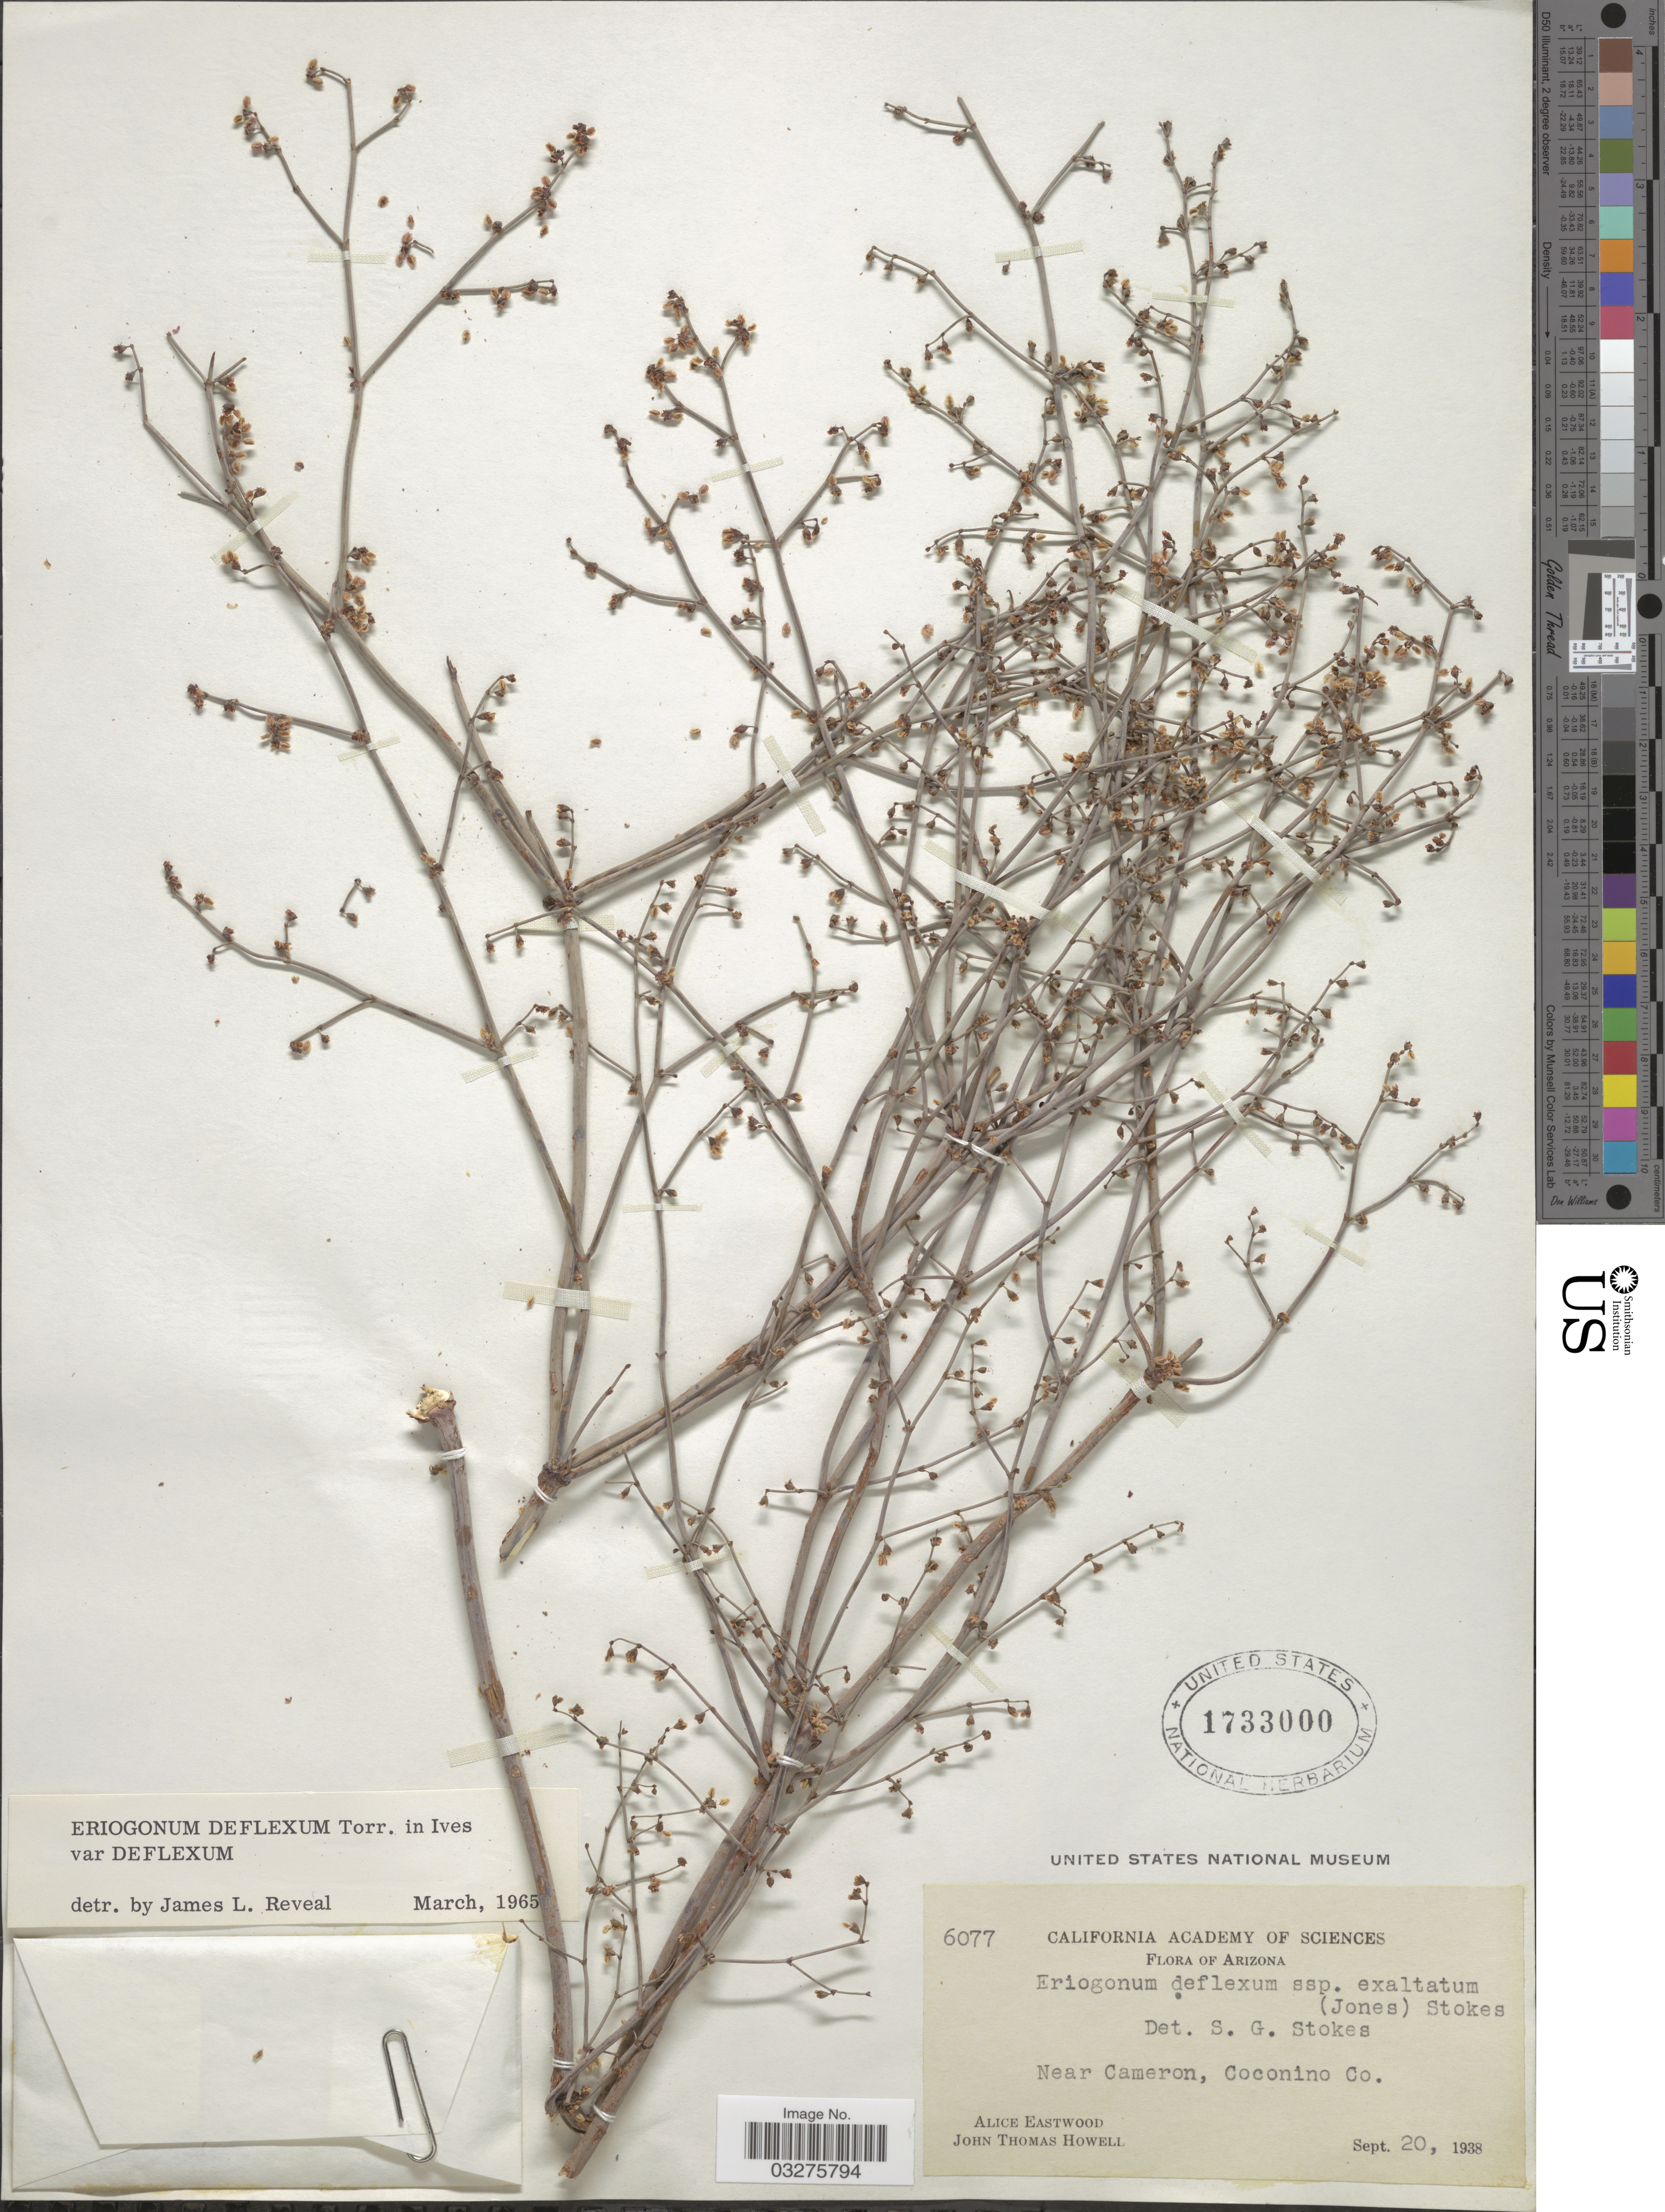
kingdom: Plantae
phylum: Tracheophyta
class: Magnoliopsida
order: Caryophyllales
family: Polygonaceae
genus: Eriogonum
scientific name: Eriogonum deflexum var. deflexum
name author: Torr. in Ives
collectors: A. Eastwood & J. T. Howell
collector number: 6077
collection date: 1938-09-20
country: United States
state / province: Arizona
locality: Near Cameron, Coconino Co.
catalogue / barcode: US 1733000